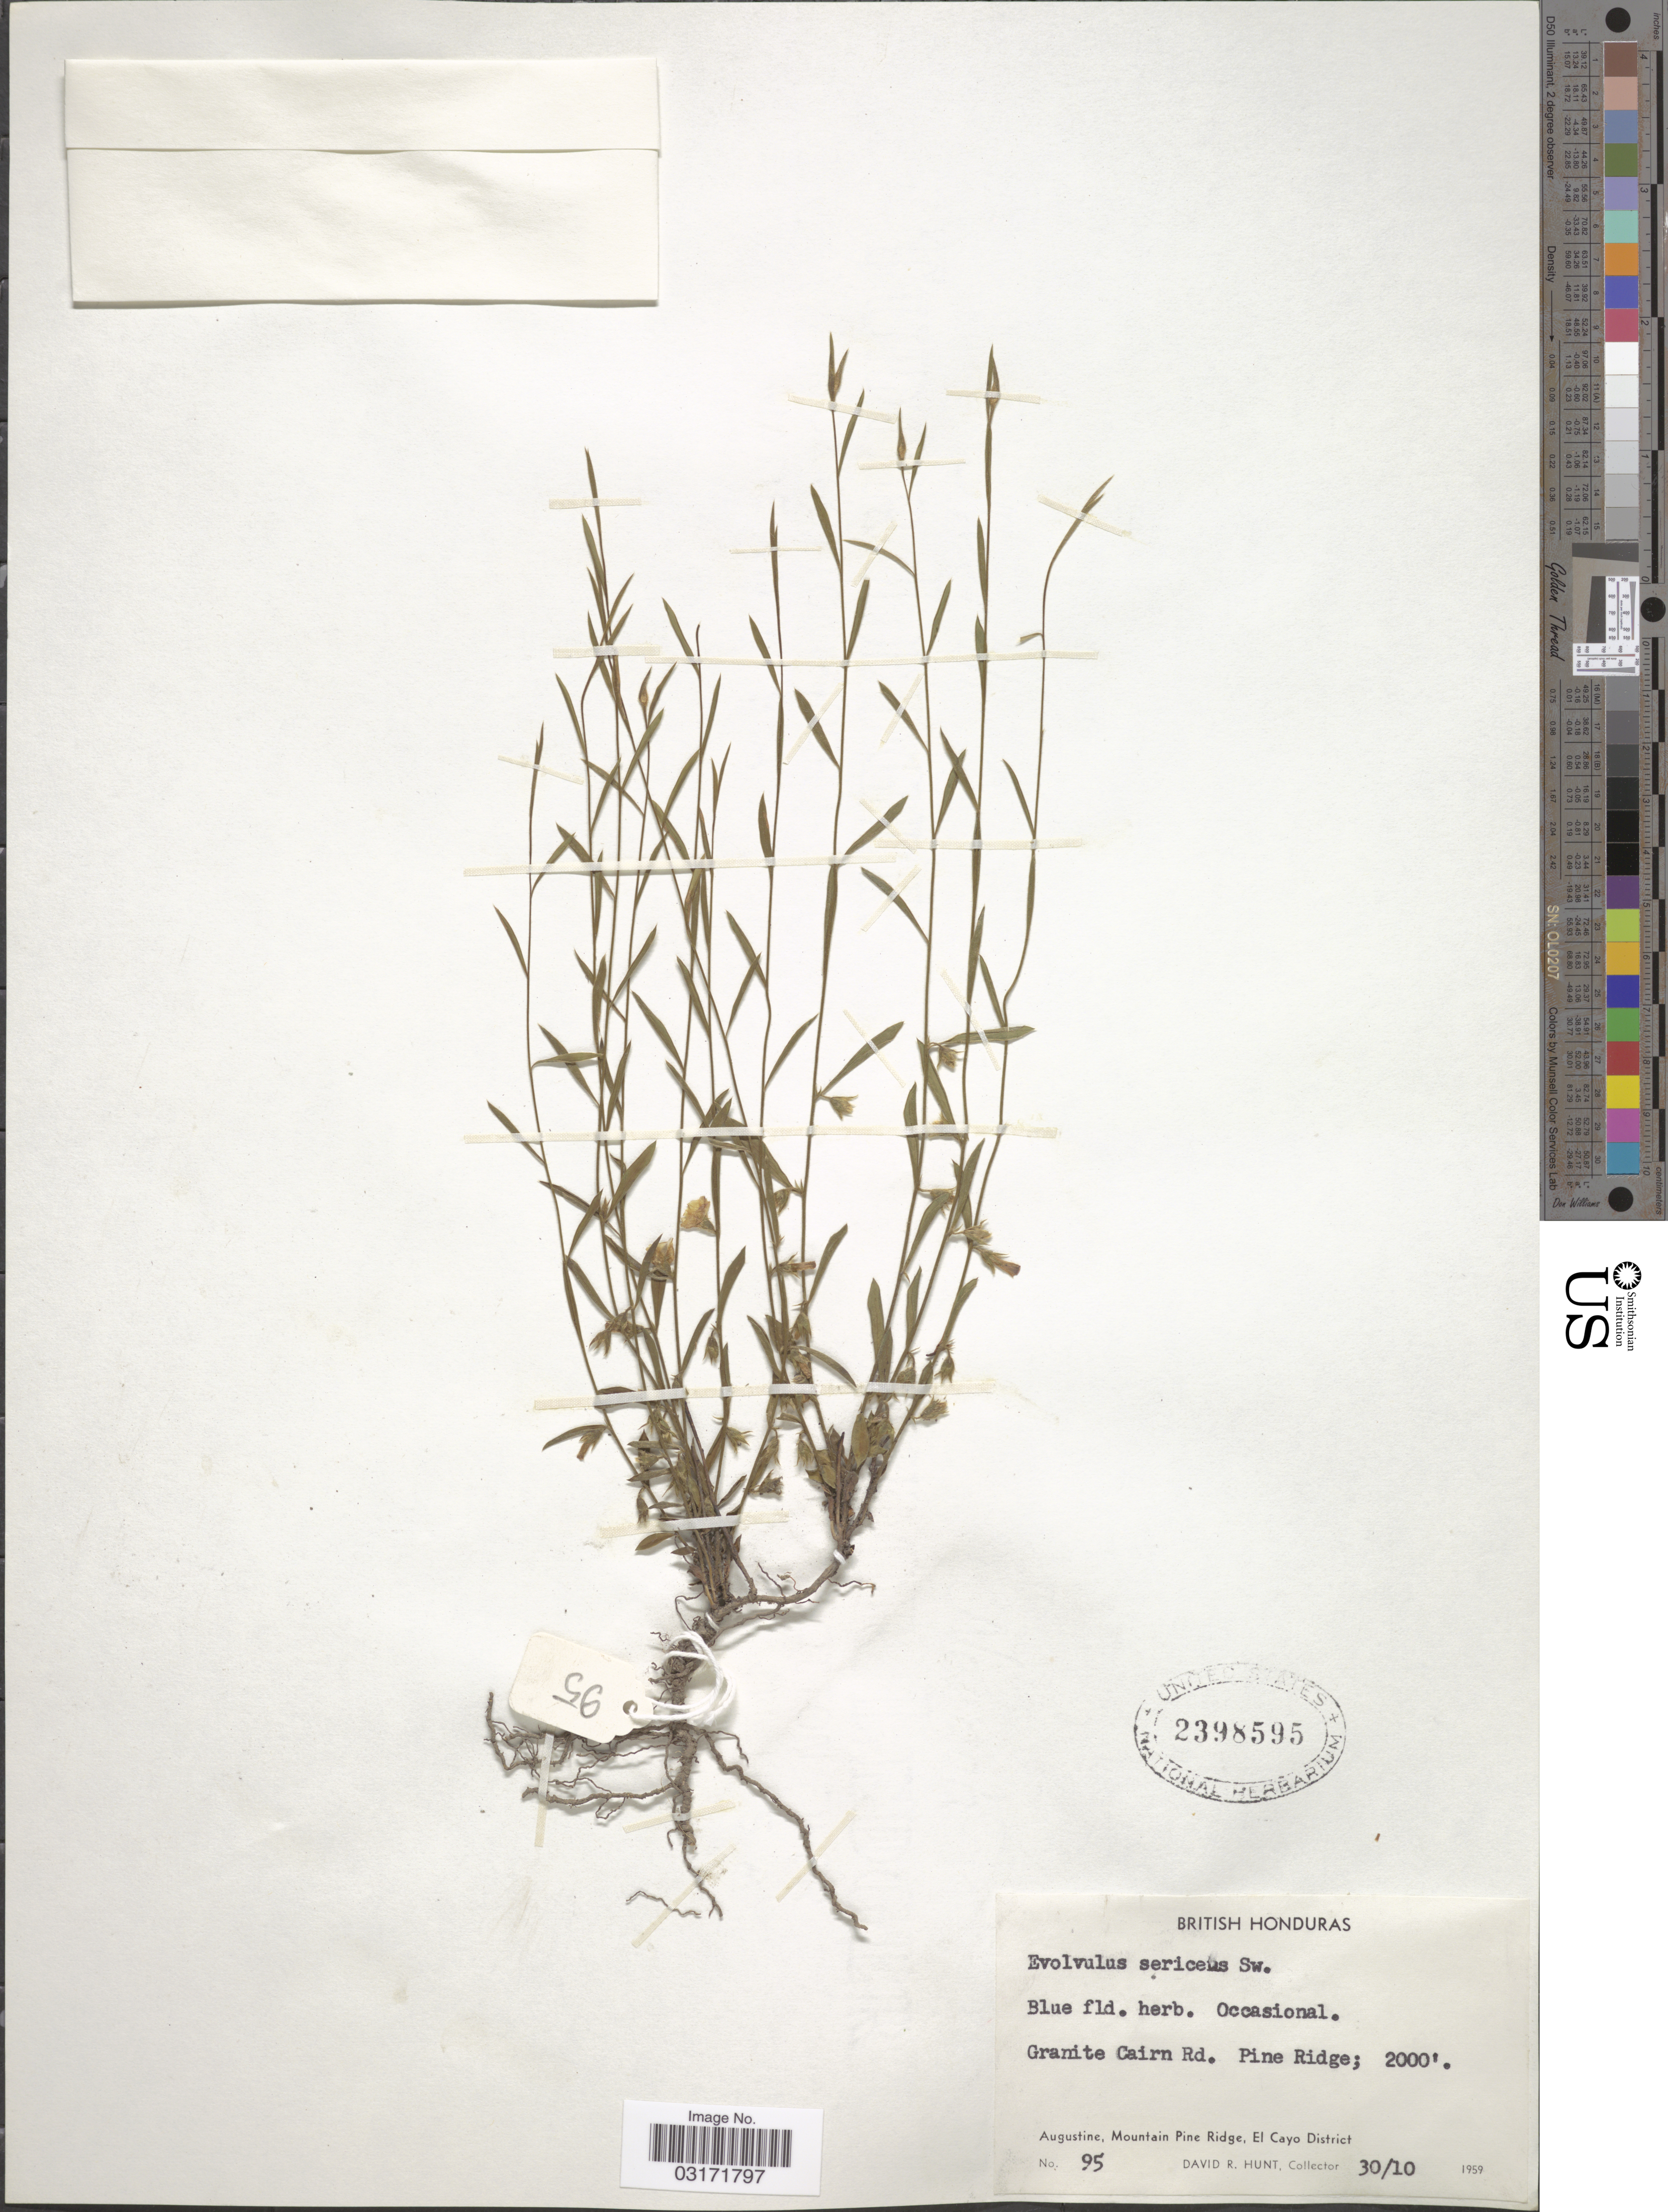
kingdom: Plantae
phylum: Tracheophyta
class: Magnoliopsida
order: Solanales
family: Convolvulaceae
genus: Evolvulus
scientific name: Evolvulus sericeus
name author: Sw.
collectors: D. Hunt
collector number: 95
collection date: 1959-10-30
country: Belize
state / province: Cayo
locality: British Honduras, Granite Cairn Rd. Pine Ridge, Augustine, Mountain Pine Ridge, El Cayo District.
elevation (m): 610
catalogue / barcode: US 2398595